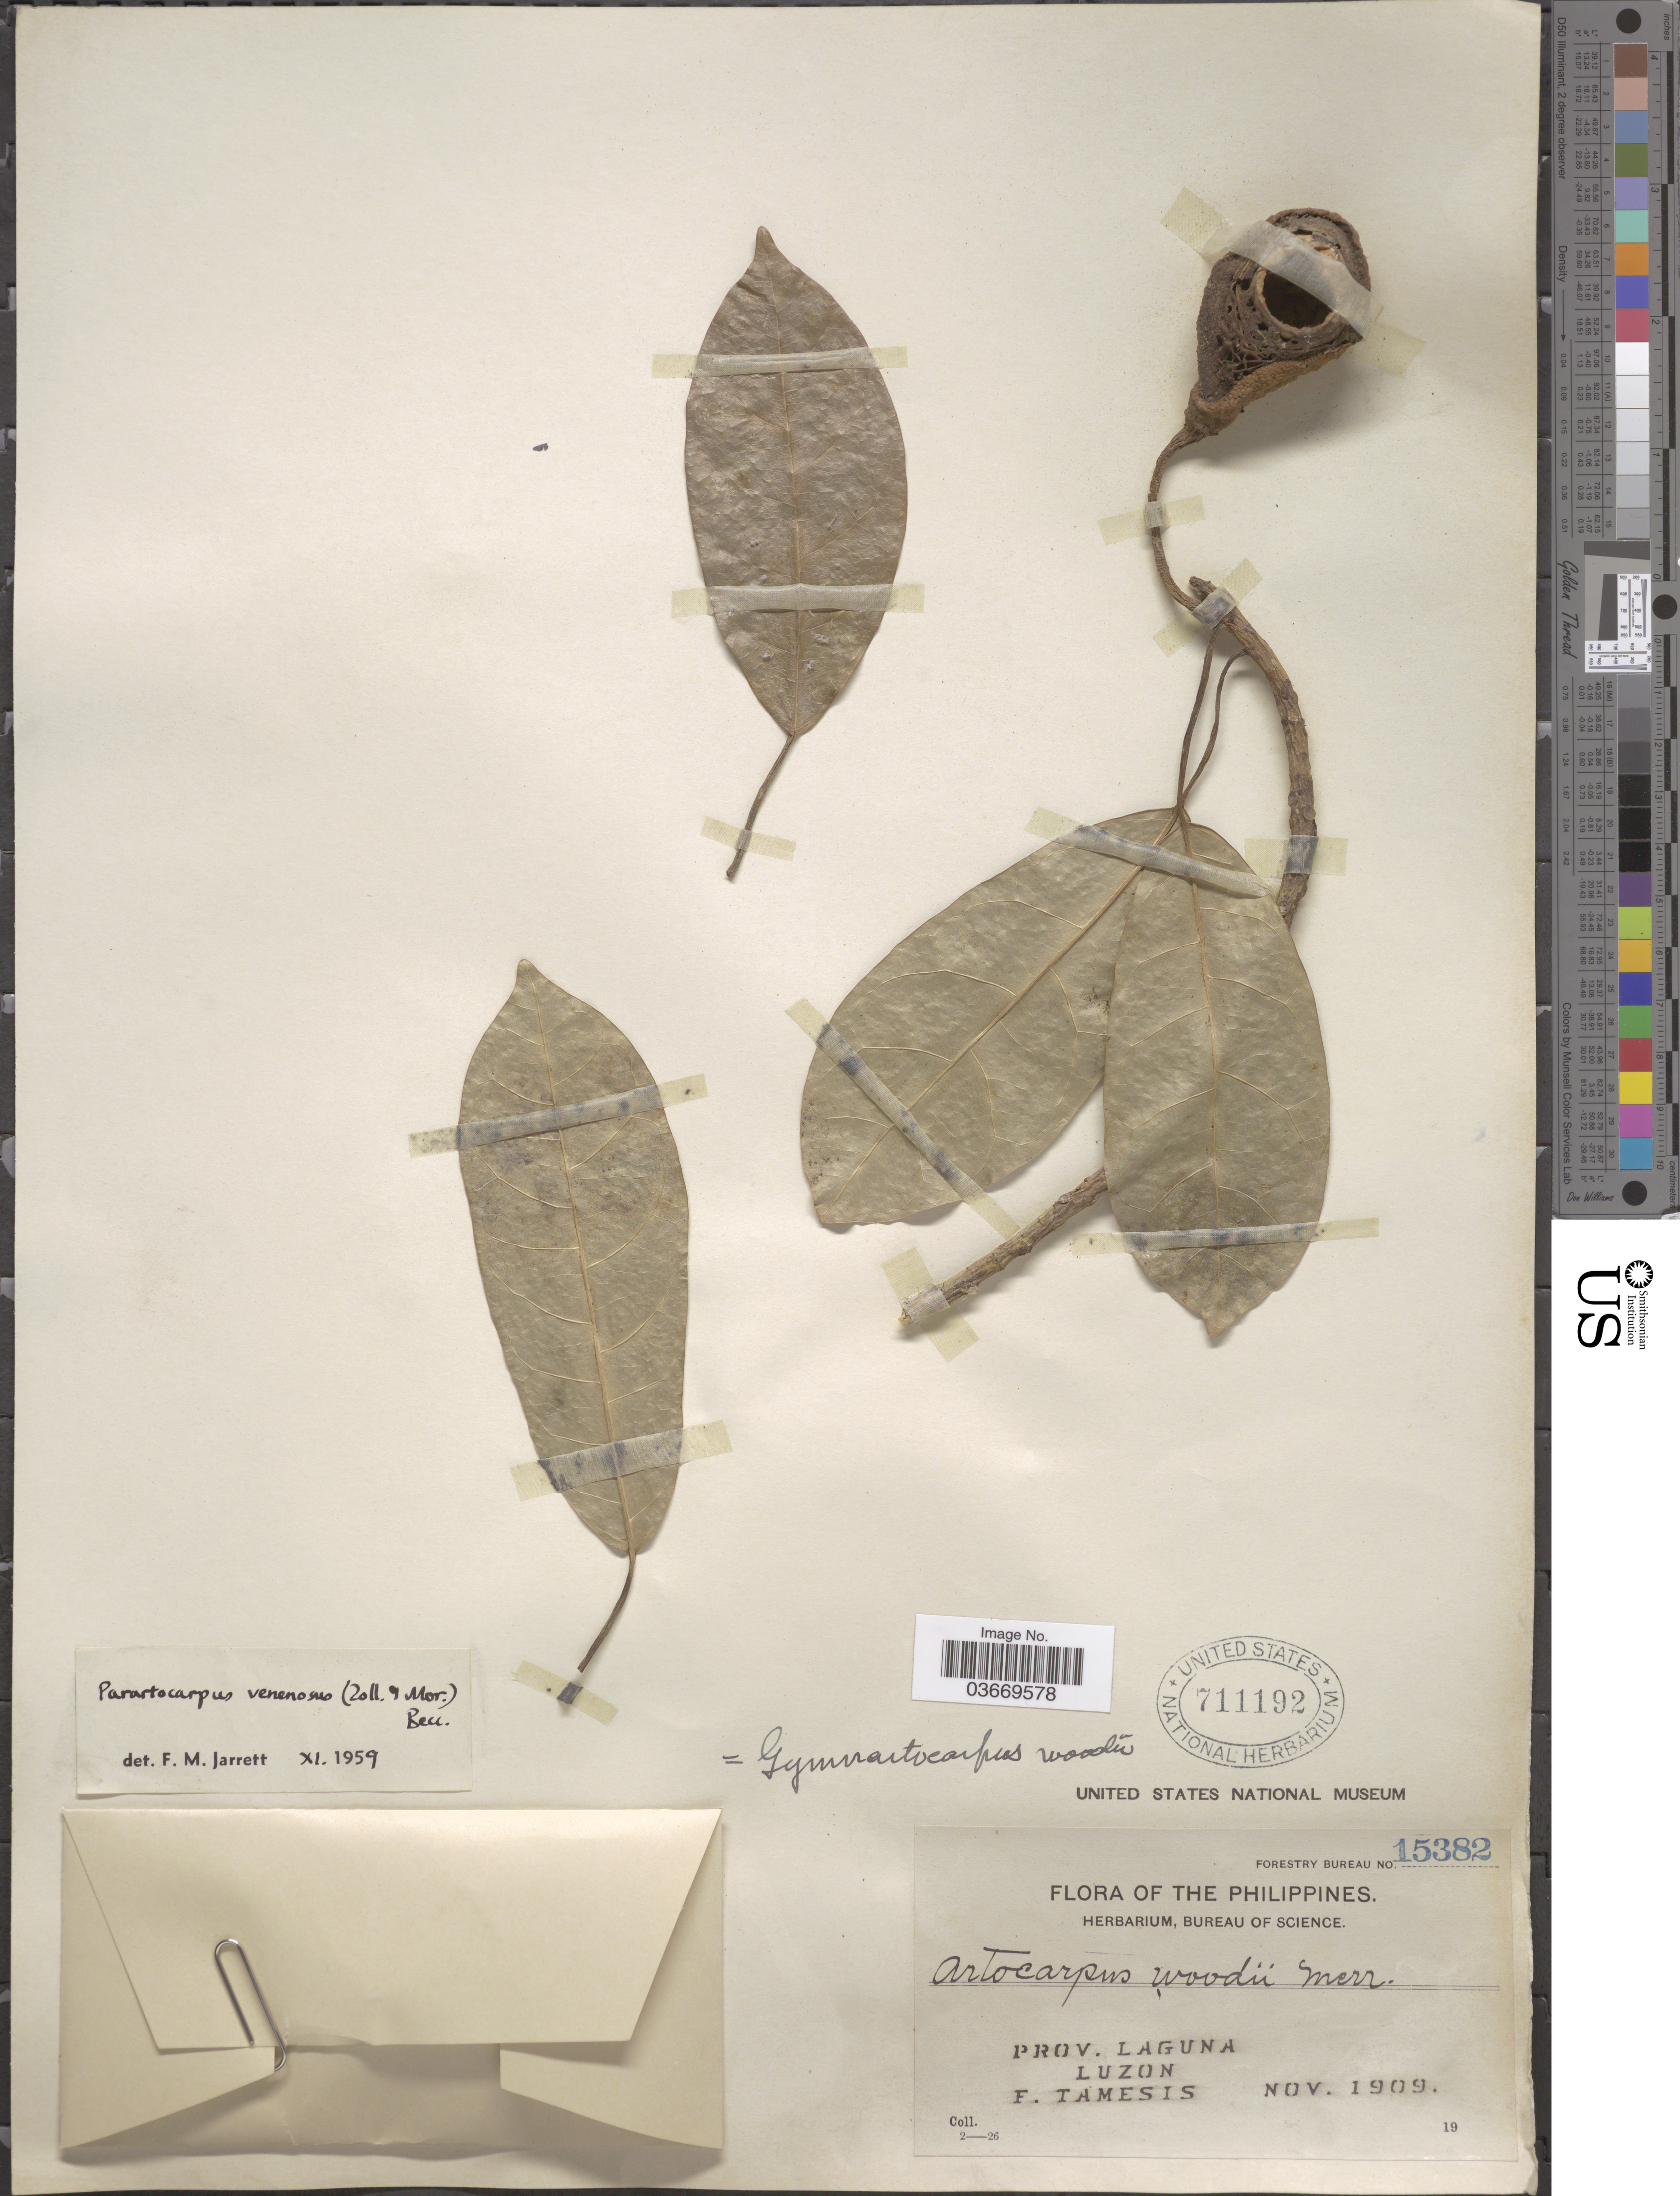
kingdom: Plantae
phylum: Tracheophyta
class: Magnoliopsida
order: Rosales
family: Moraceae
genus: Parartocarpus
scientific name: Parartocarpus venenosus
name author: (Zoll. & Moritzi) Becc.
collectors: F. Tamesis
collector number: Forestry Bureau 15382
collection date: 1909-11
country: Philippines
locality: Prov. Laguno Luzon.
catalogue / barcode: US 711192